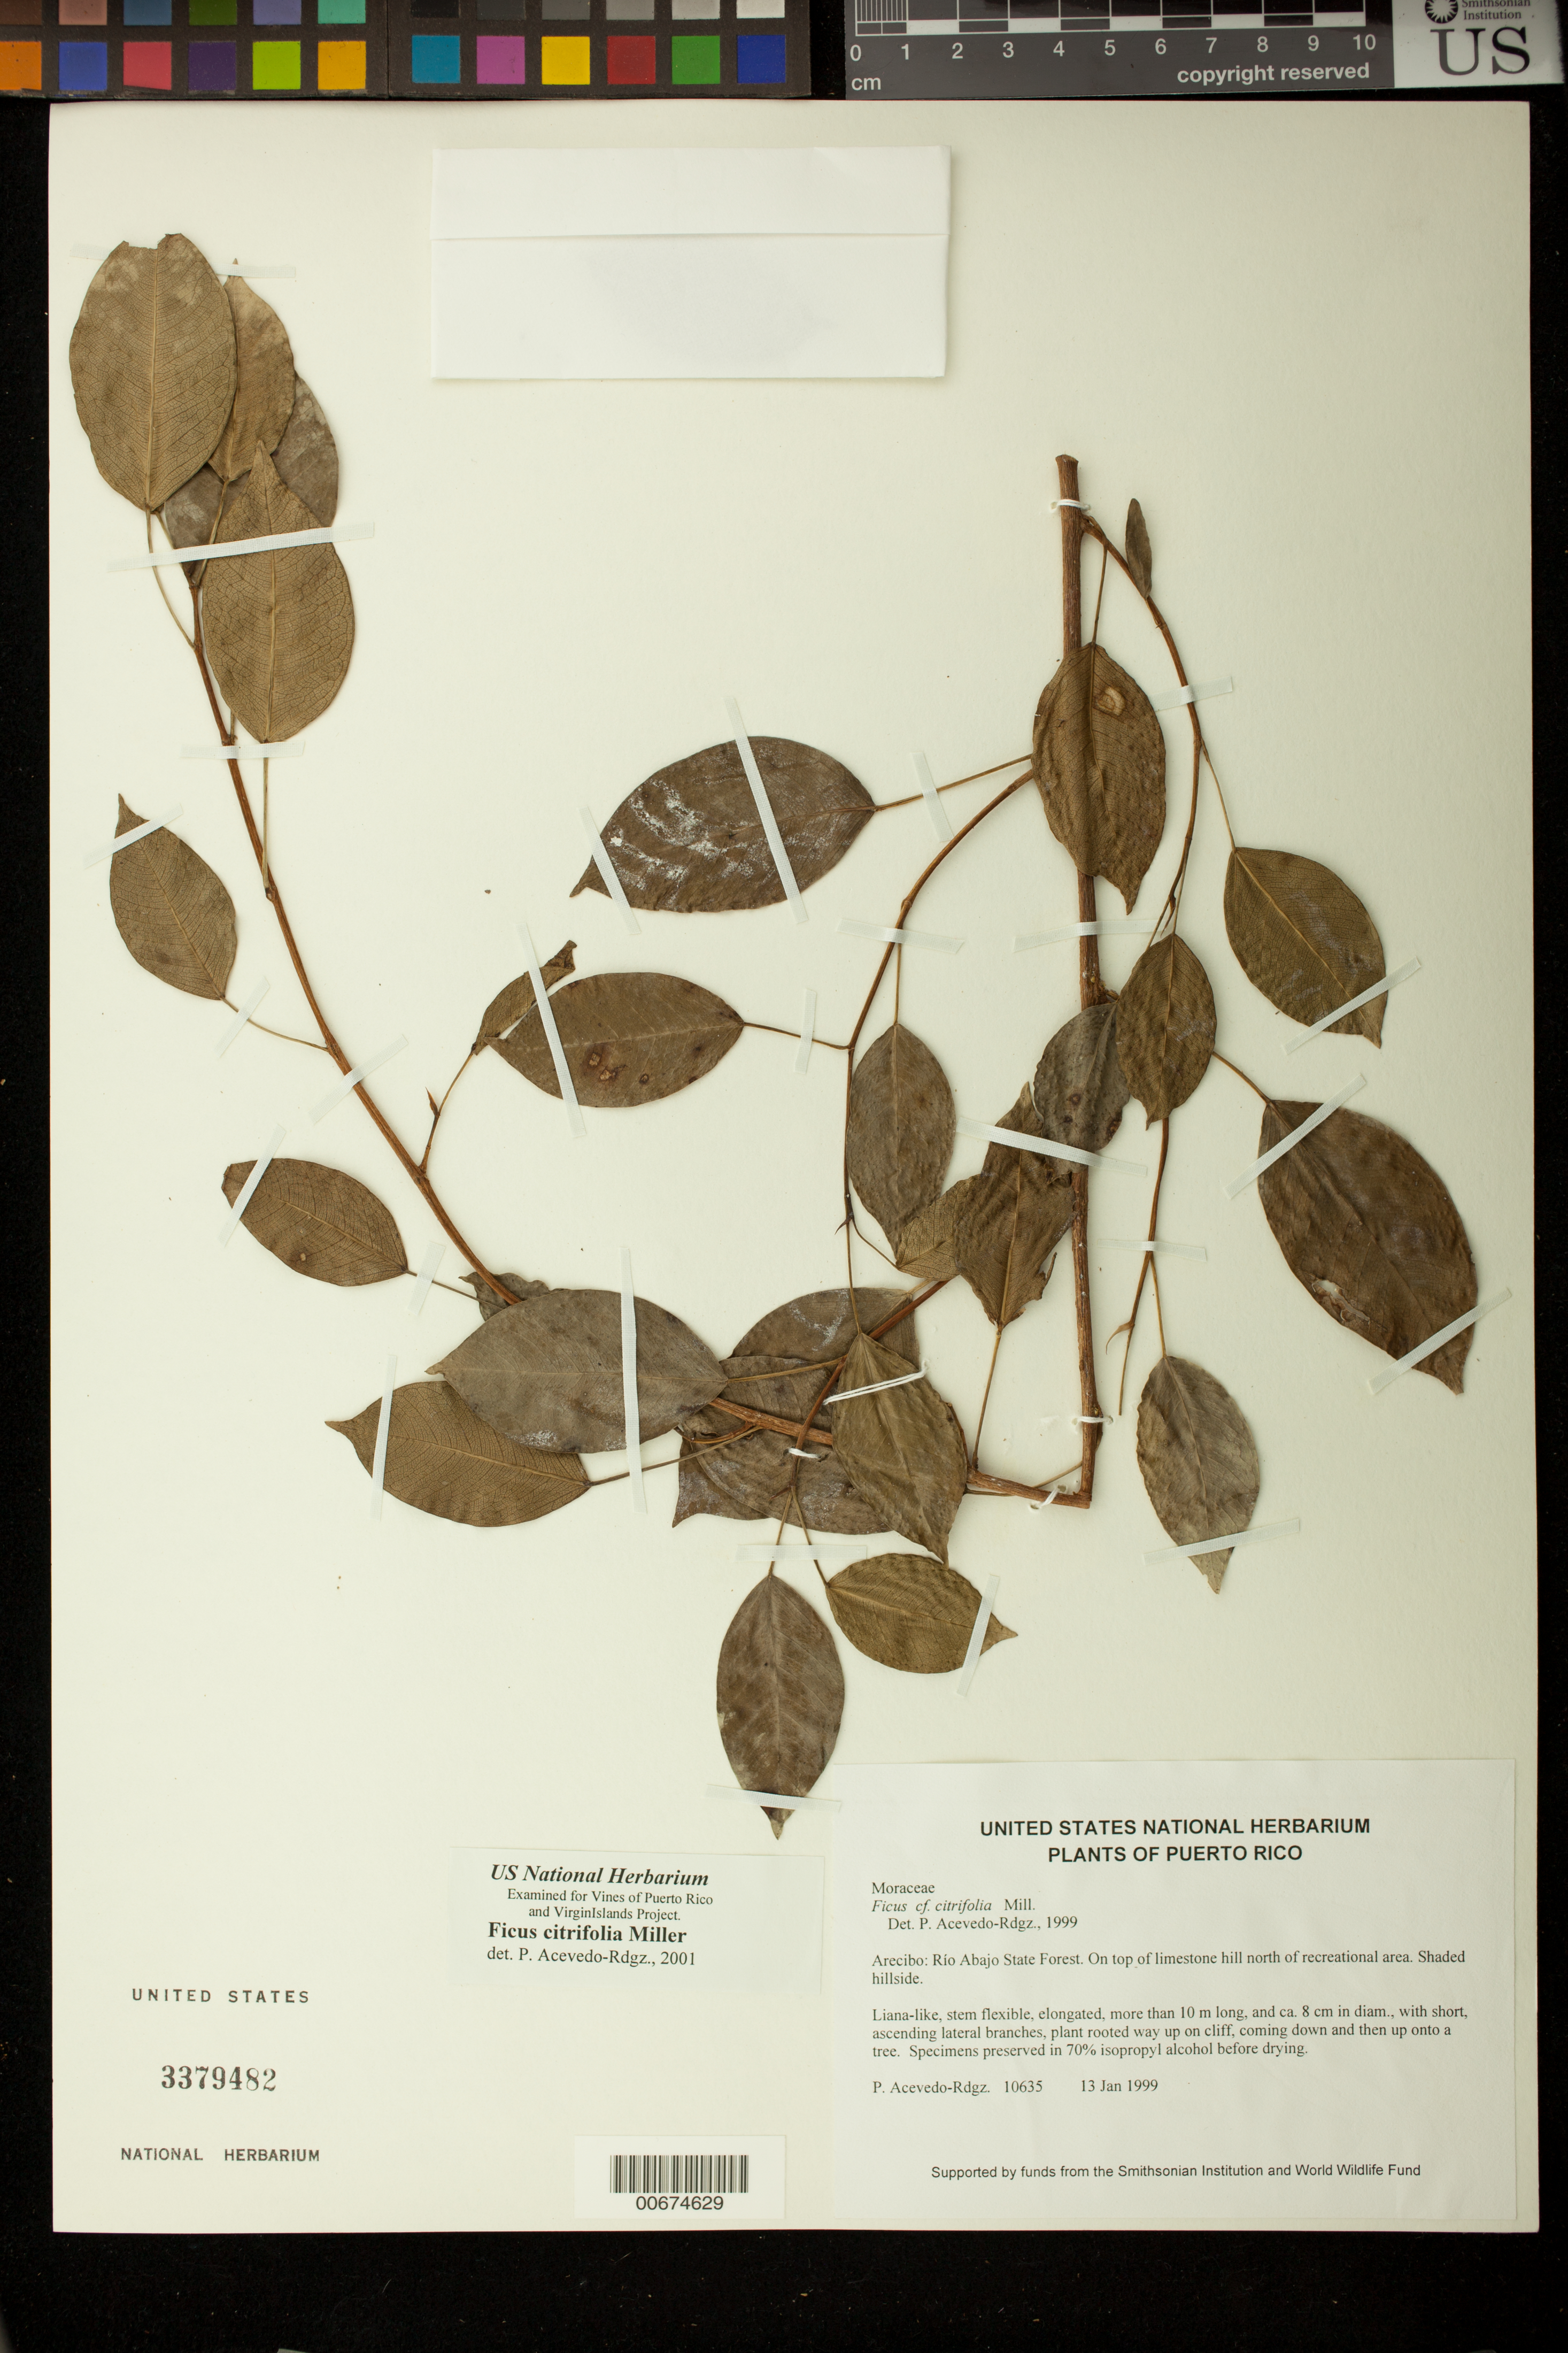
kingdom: Plantae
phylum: Tracheophyta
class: Magnoliopsida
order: Rosales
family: Moraceae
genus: Ficus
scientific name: Ficus citrifolia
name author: Mill.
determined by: Acevedo-Rodríguez, P., (BOT), Smithsonian Institution - National Museum of Natural History (UNITED STATES)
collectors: P. Acevedo-Rodr.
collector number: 10635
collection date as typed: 13 Jan 1999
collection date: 1999-01-13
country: Puerto Rico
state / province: Arecibo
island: Puerto Rico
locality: Arecibo; Río Abajo State Forest. On top of limestone hill north of recreational area.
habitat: Shaded hillside.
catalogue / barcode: US 3379482